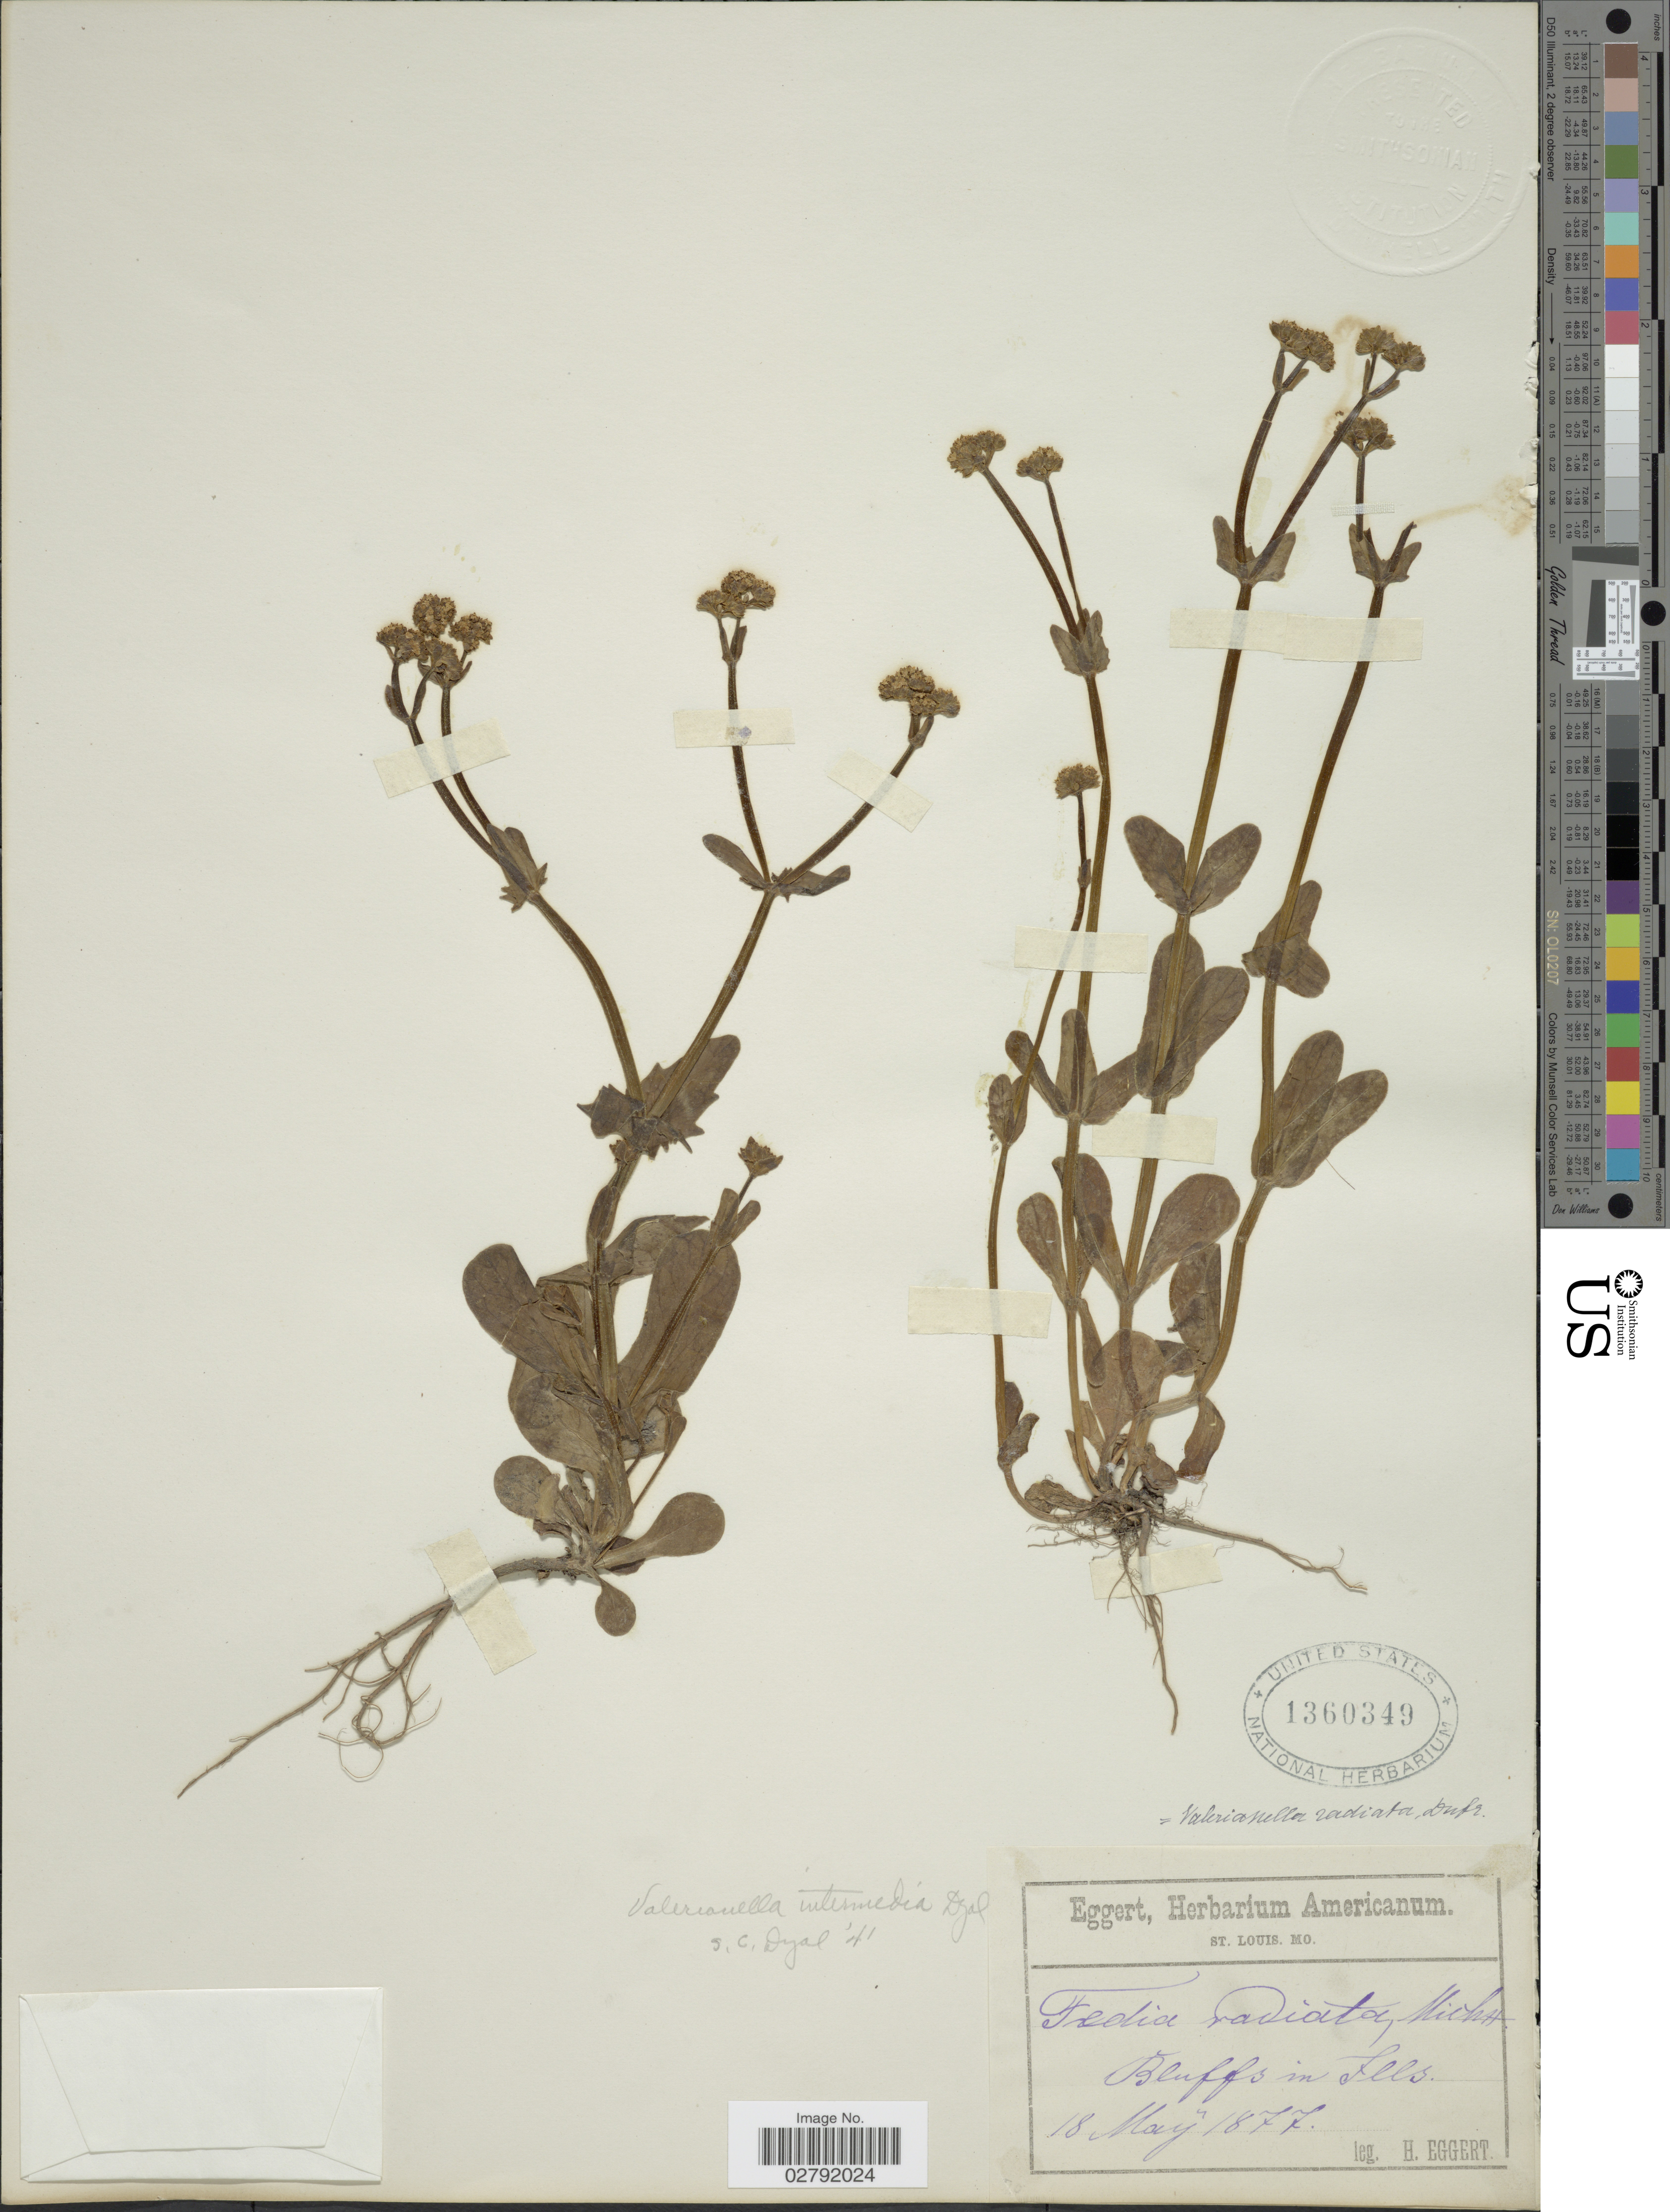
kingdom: Plantae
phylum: Tracheophyta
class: Magnoliopsida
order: Dipsacales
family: Caprifoliaceae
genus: Valerianella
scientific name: Valerianella intermedia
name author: Dyal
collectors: H. Eggert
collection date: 1877-05-18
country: United States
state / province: Illinois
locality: Bluffs in Ills.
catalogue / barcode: US 1360349